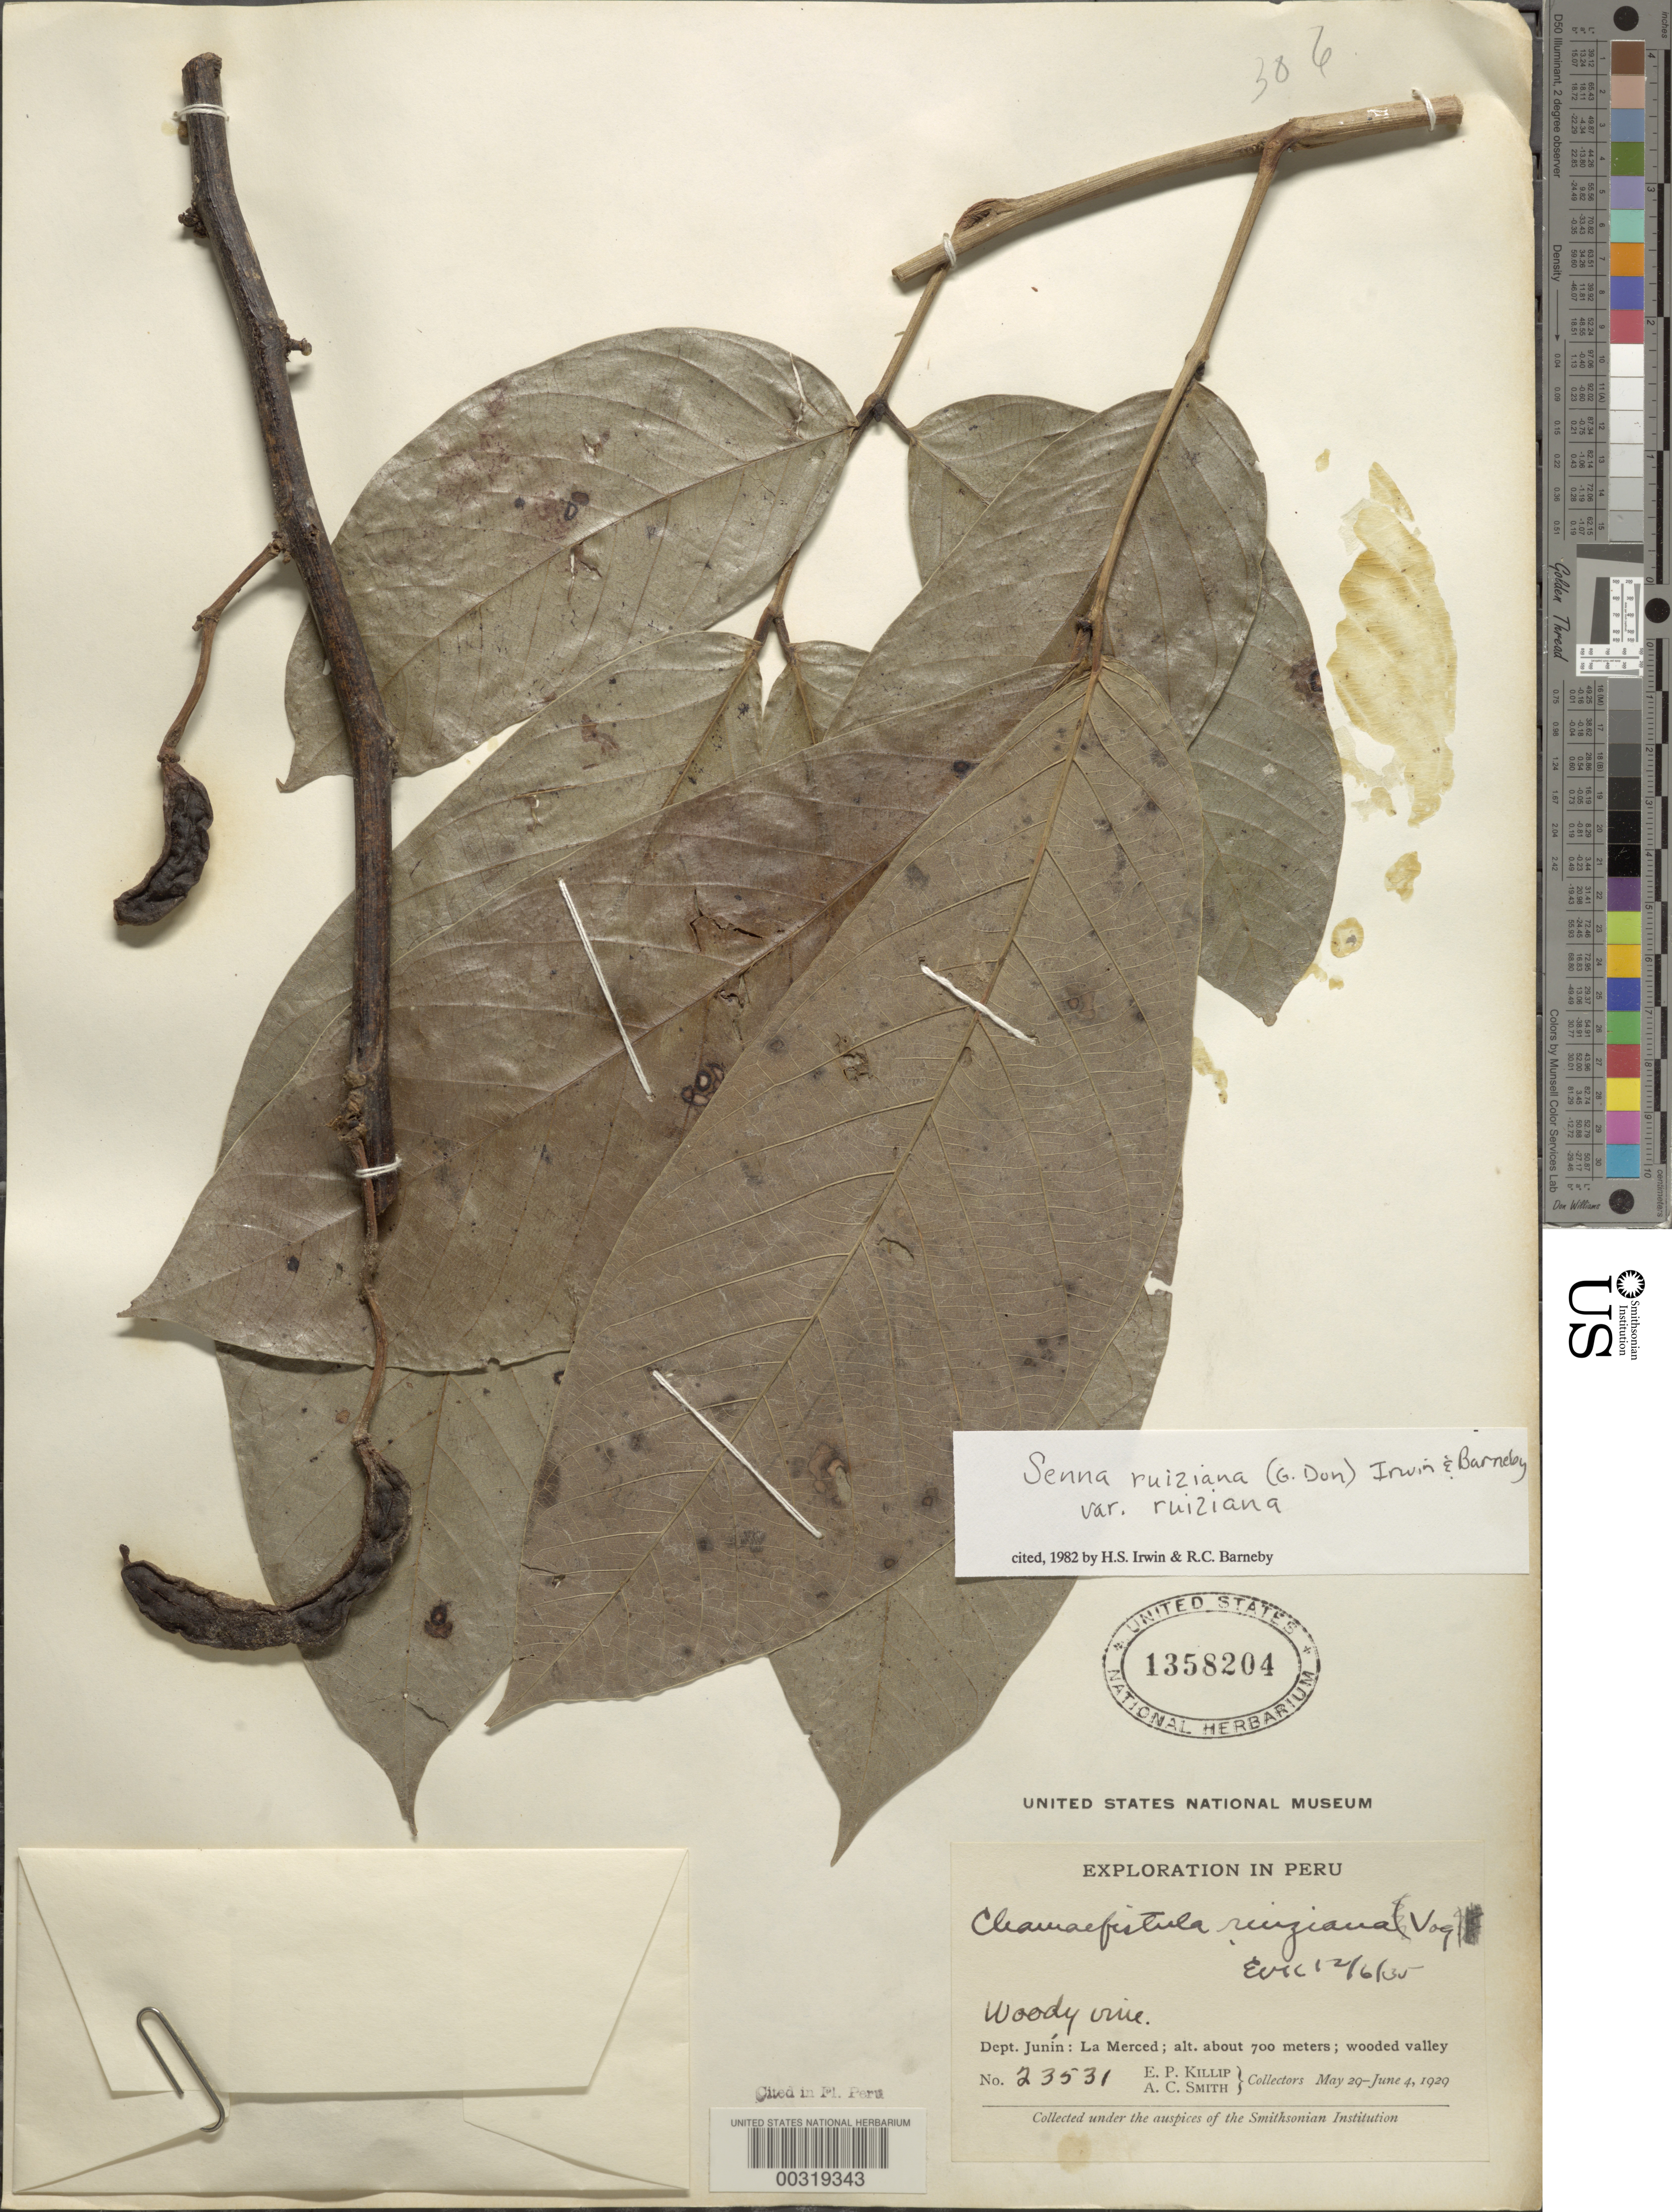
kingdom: Plantae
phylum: Tracheophyta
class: Magnoliopsida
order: Fabales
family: Fabaceae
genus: Senna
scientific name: Senna ruiziana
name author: (G. Don) H.S. Irwin & Barneby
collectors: E. P. Killip & A. C. Smith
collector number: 23531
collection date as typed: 29 May 1929 or 04 Jun 1929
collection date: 1929-05-29 or 1929-06-04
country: Peru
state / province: Junín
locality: La merced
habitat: Wooded valley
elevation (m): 700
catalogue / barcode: US 1358204